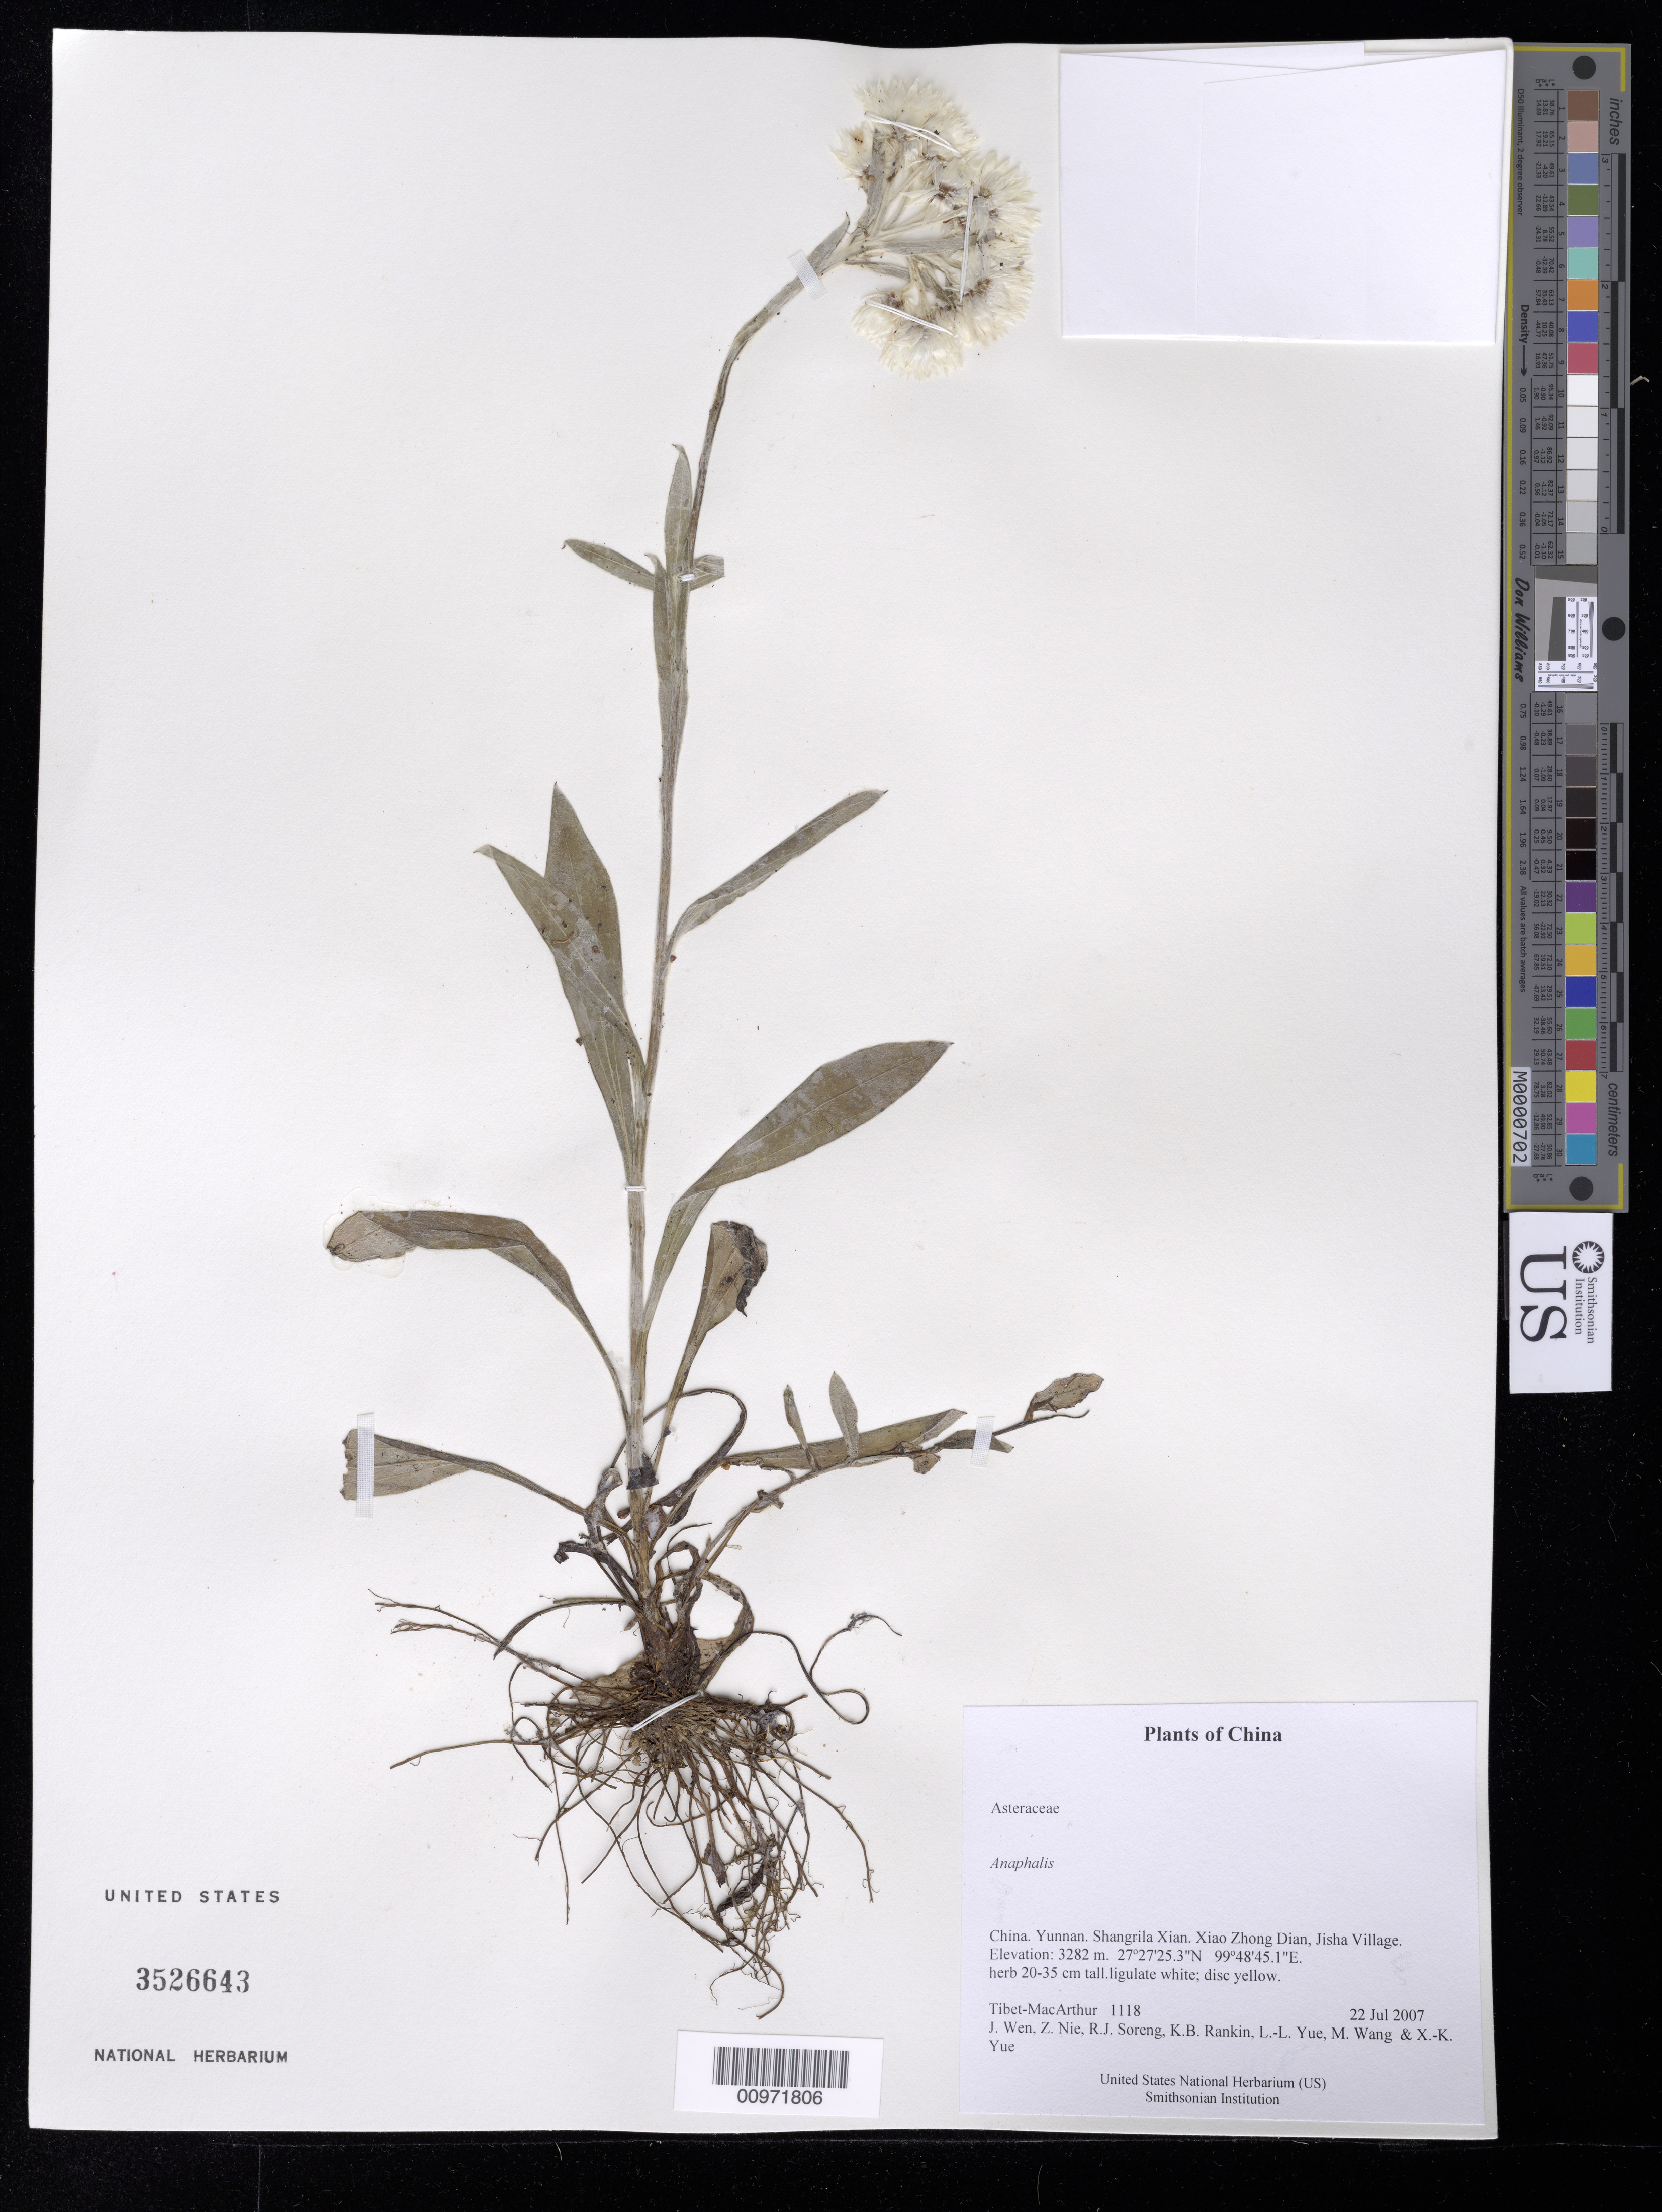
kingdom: Plantae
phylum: Tracheophyta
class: Magnoliopsida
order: Asterales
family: Asteraceae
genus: Anaphalis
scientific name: Anaphalis sp.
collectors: Tibet-MacArthur, J. Wen, Z. Nie, R. J. Soreng, K. Rankin, L. Yue, M. Wang & X. Yue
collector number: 1118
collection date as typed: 22 Jul 2007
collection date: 2007-07-22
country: China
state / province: Yunnan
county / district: Shangrila Xian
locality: Xiao Zhong Dian, Jisha Village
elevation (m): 3282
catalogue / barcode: US 3526643